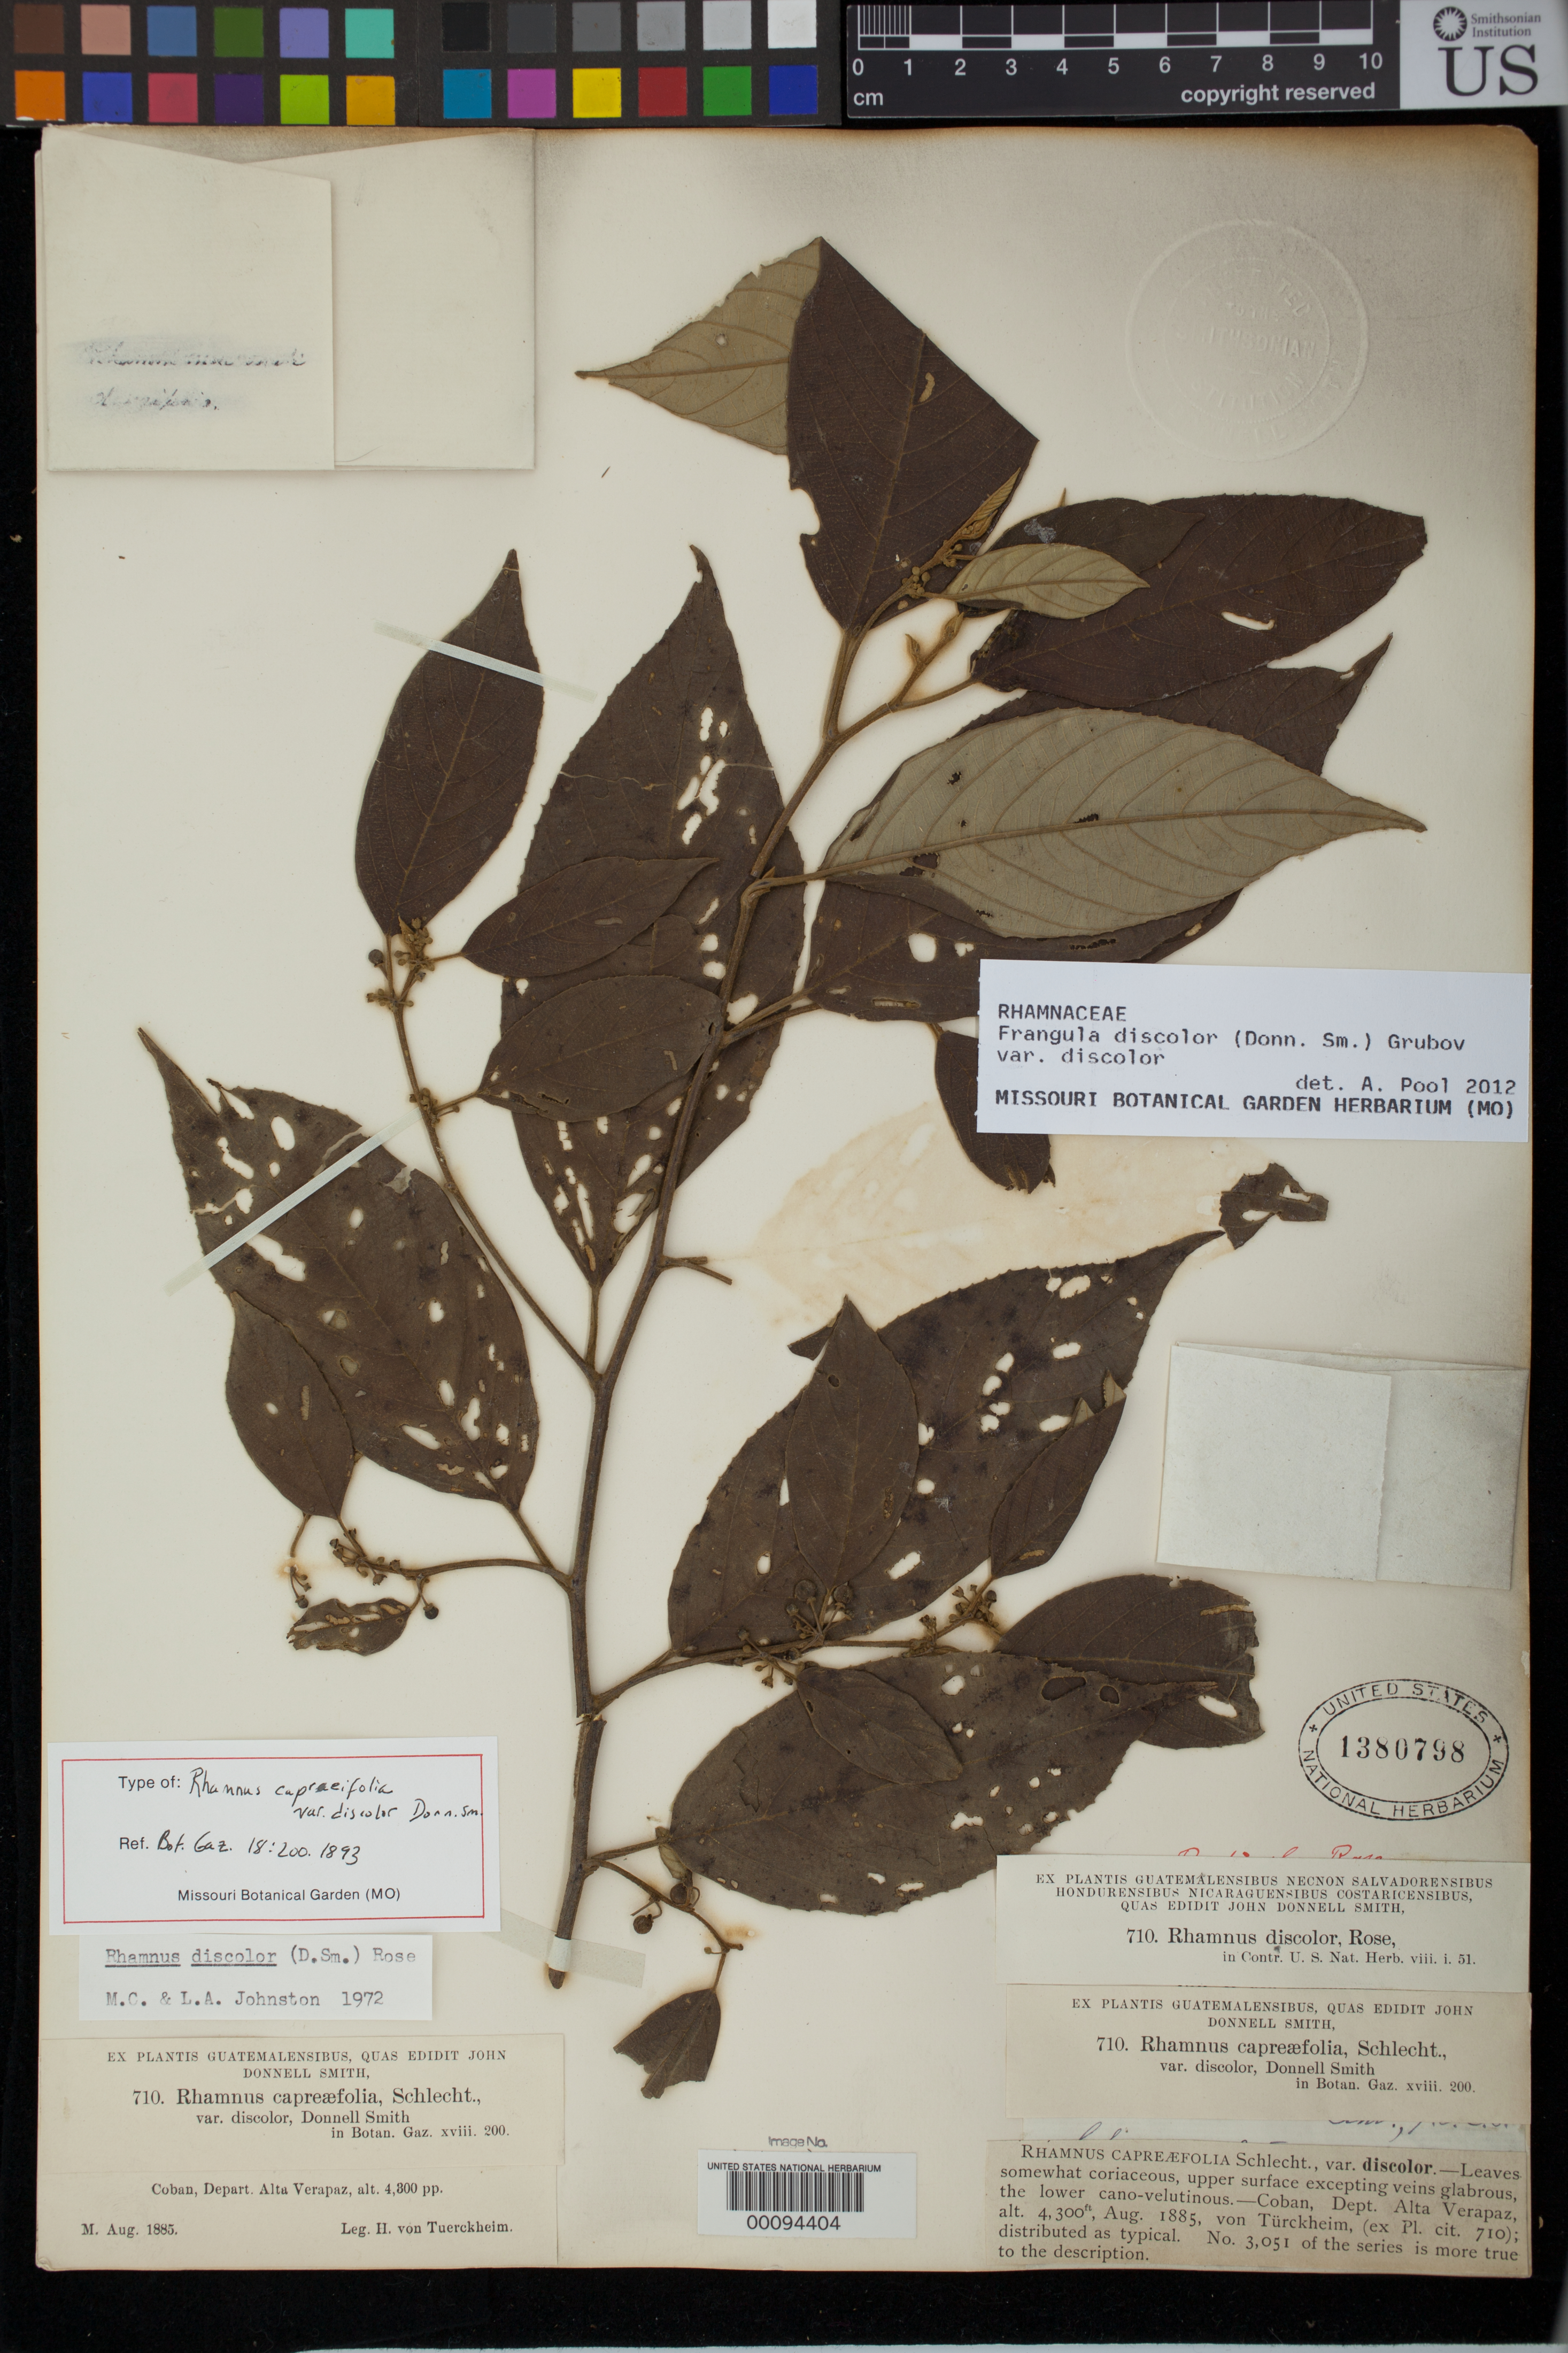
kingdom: Plantae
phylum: Tracheophyta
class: Magnoliopsida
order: Rosales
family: Rhamnaceae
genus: Rhamnus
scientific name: Rhamnus capreifolia var. discolor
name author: Donn. Sm.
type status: Type Collection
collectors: H. von Türckheim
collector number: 710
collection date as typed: Aug 1885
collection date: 1885-08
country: Guatemala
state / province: Alta Verapaz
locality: Cobán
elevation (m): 1311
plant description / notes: One of two specimens (USNH 1380798, 1380799) received from the John Donnell Smith herbarium, neither clearly identifiable as the holotype.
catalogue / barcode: US 1380798